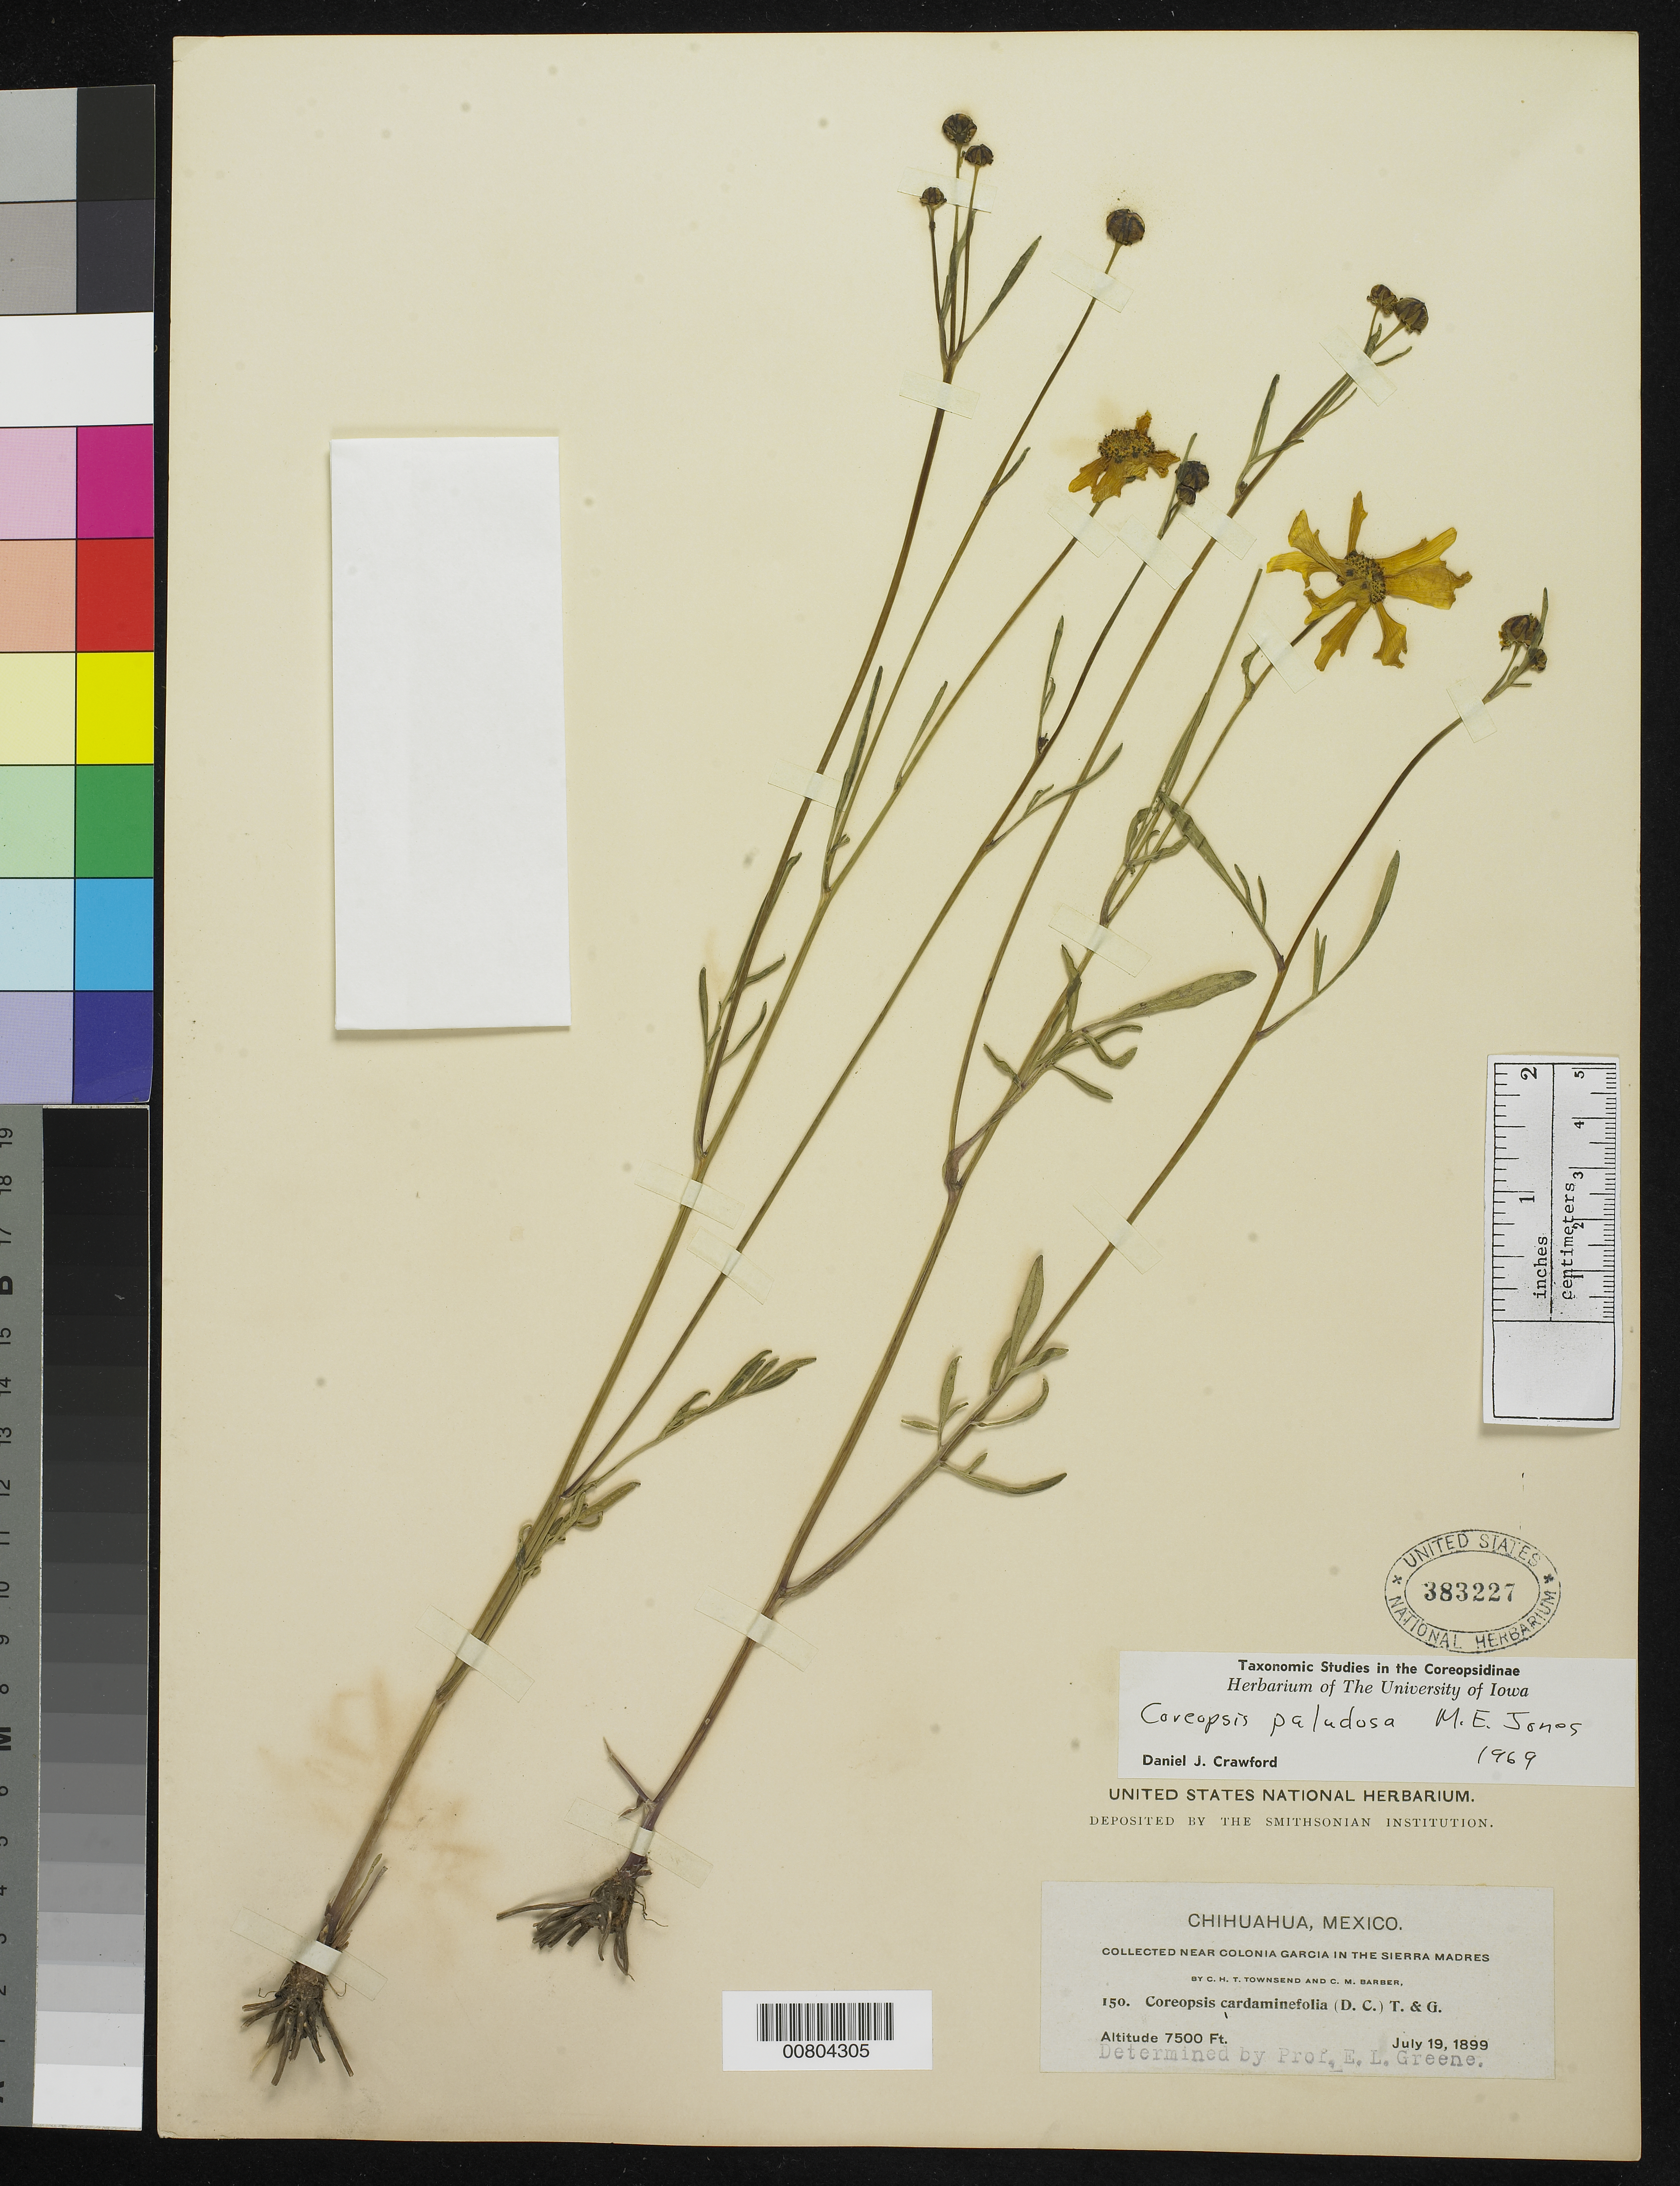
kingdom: Plantae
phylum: Tracheophyta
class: Magnoliopsida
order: Asterales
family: Asteraceae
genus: Coreopsis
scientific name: Coreopsis paludosa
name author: M.E. Jones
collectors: C. H. T. Townsend & C. Barber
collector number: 150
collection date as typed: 19 Jul 1899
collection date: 1899-07-19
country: Mexico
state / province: Chihuahua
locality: Near Colonia García in the Sierra Madre, Chihuahua.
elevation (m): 2286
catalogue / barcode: US 383227